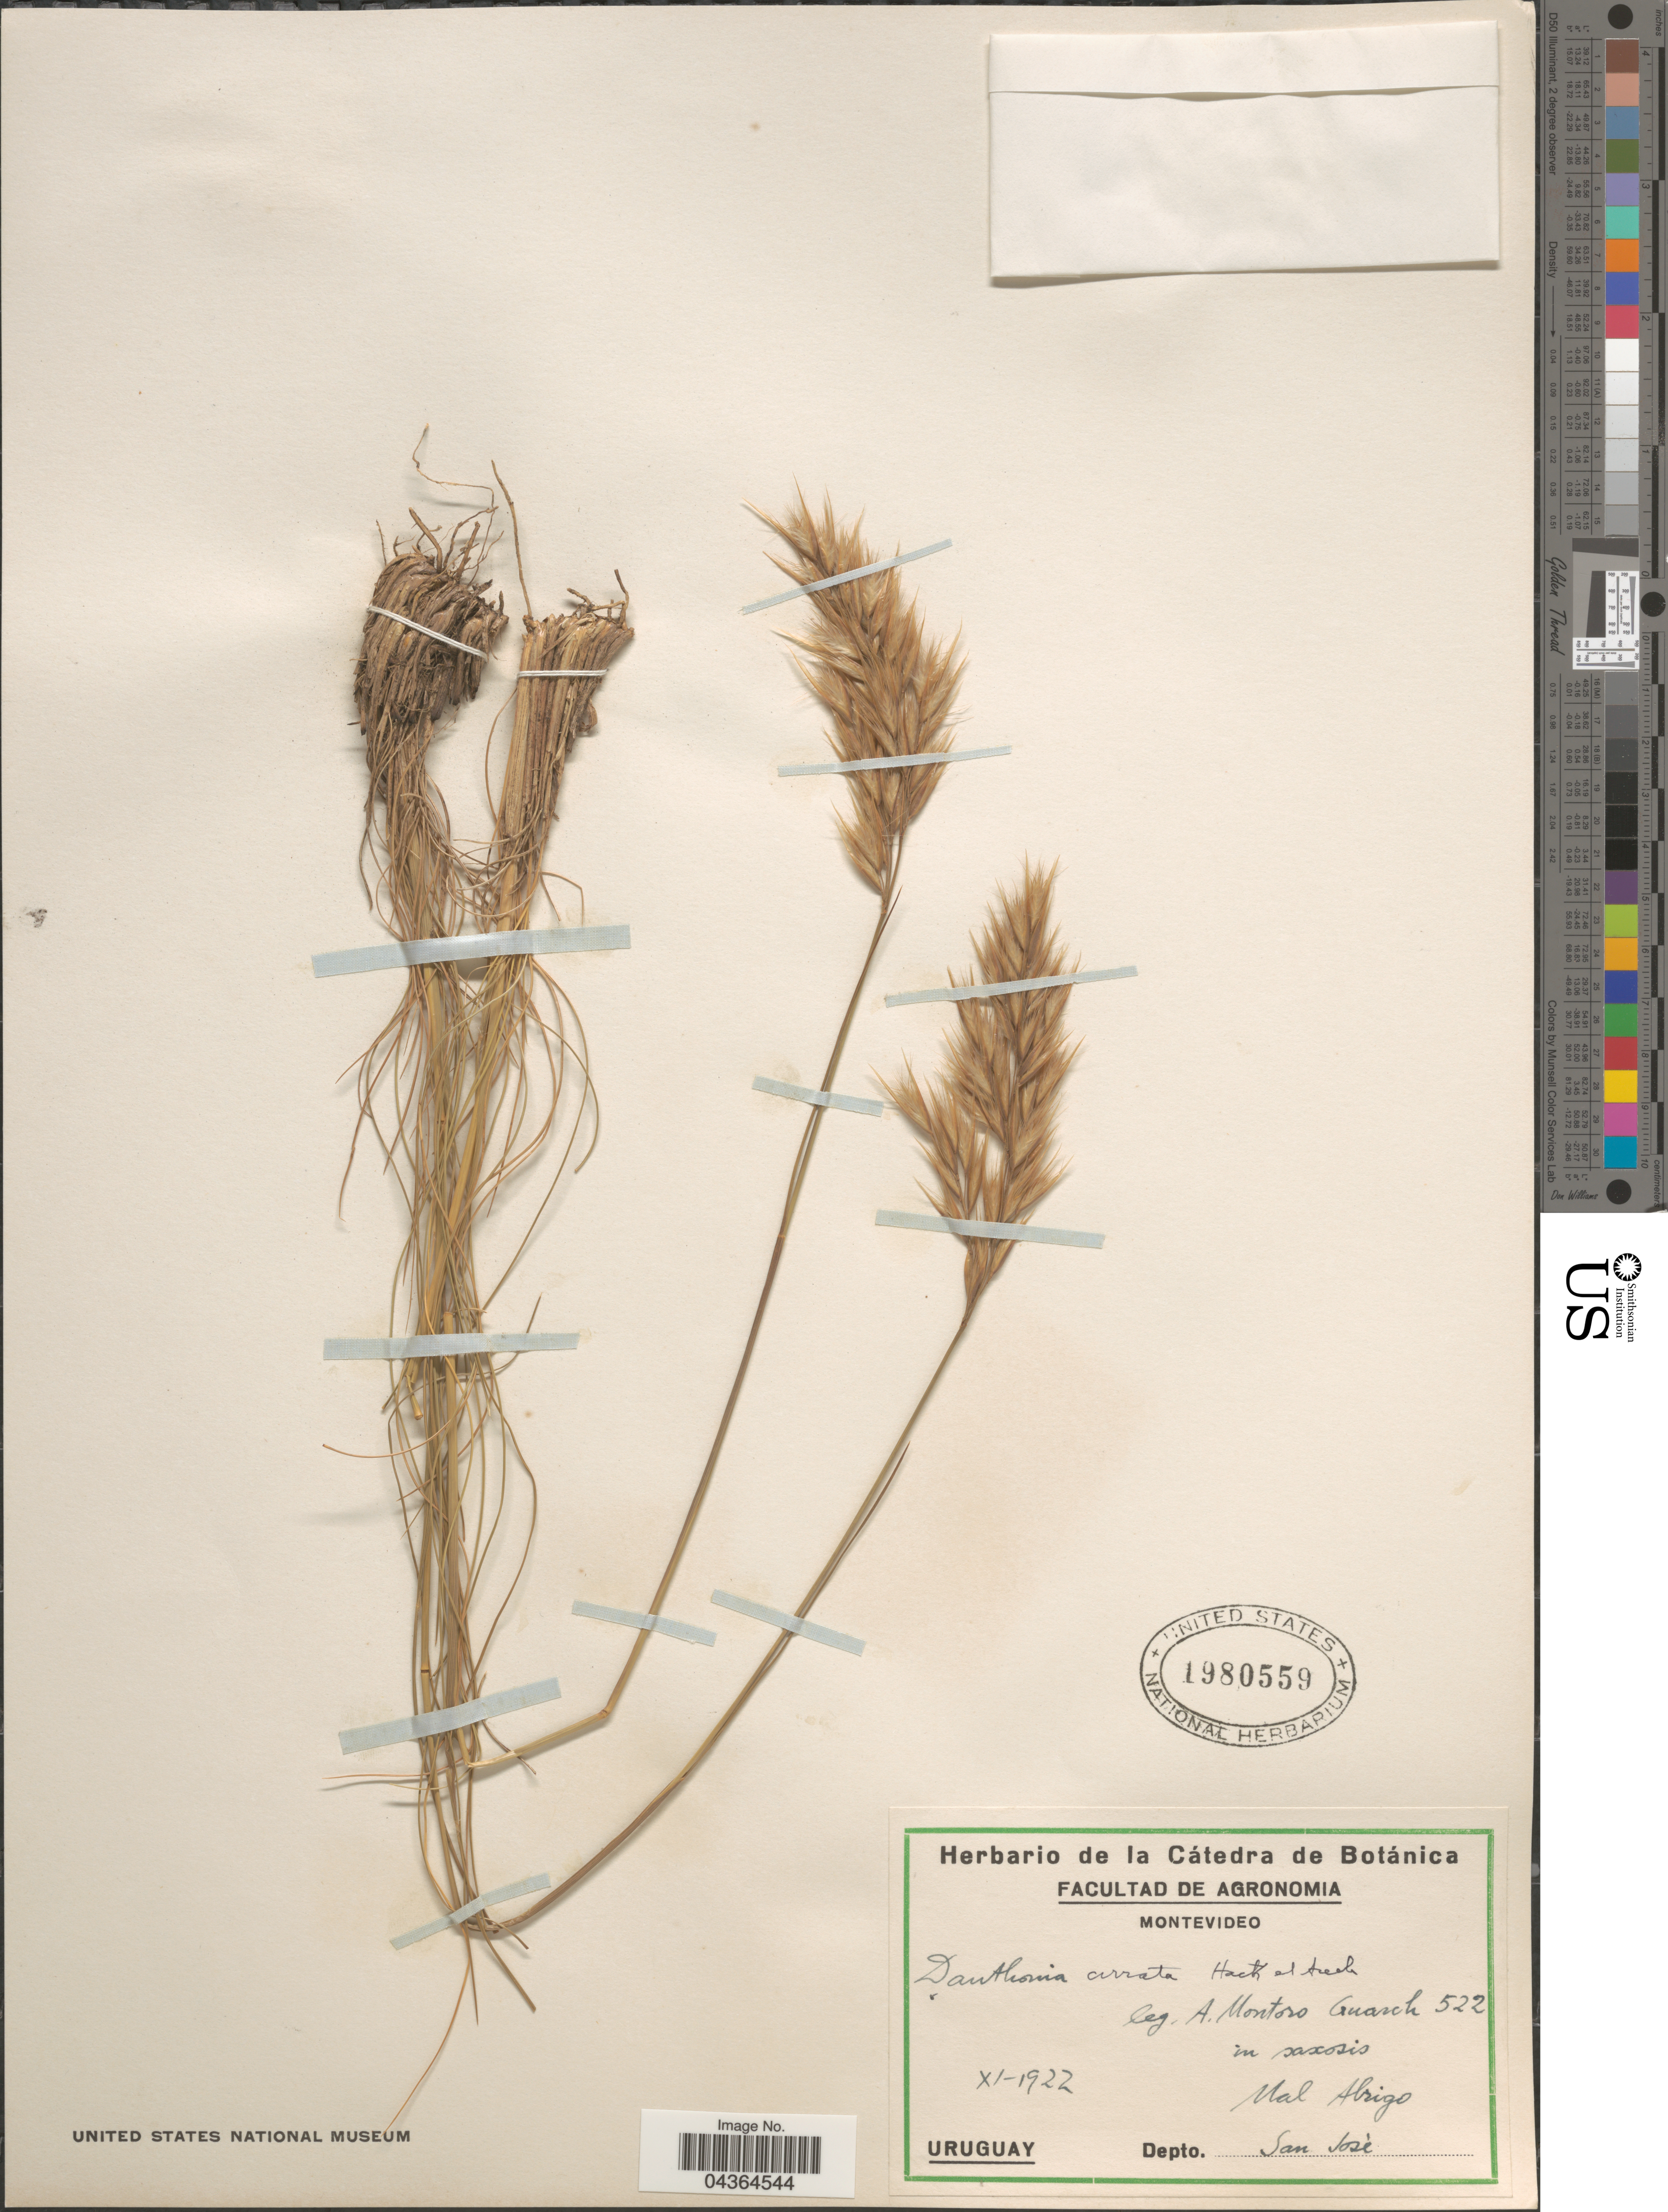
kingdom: Plantae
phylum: Tracheophyta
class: Liliopsida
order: Poales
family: Poaceae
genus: Danthonia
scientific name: Danthonia cirrata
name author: Hack. & Arechav.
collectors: A. Guarch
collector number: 522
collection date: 1922-11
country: Uruguay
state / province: San Jose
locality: In saxosis Mal Abrigo. Depto. San José.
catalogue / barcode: US 1980559